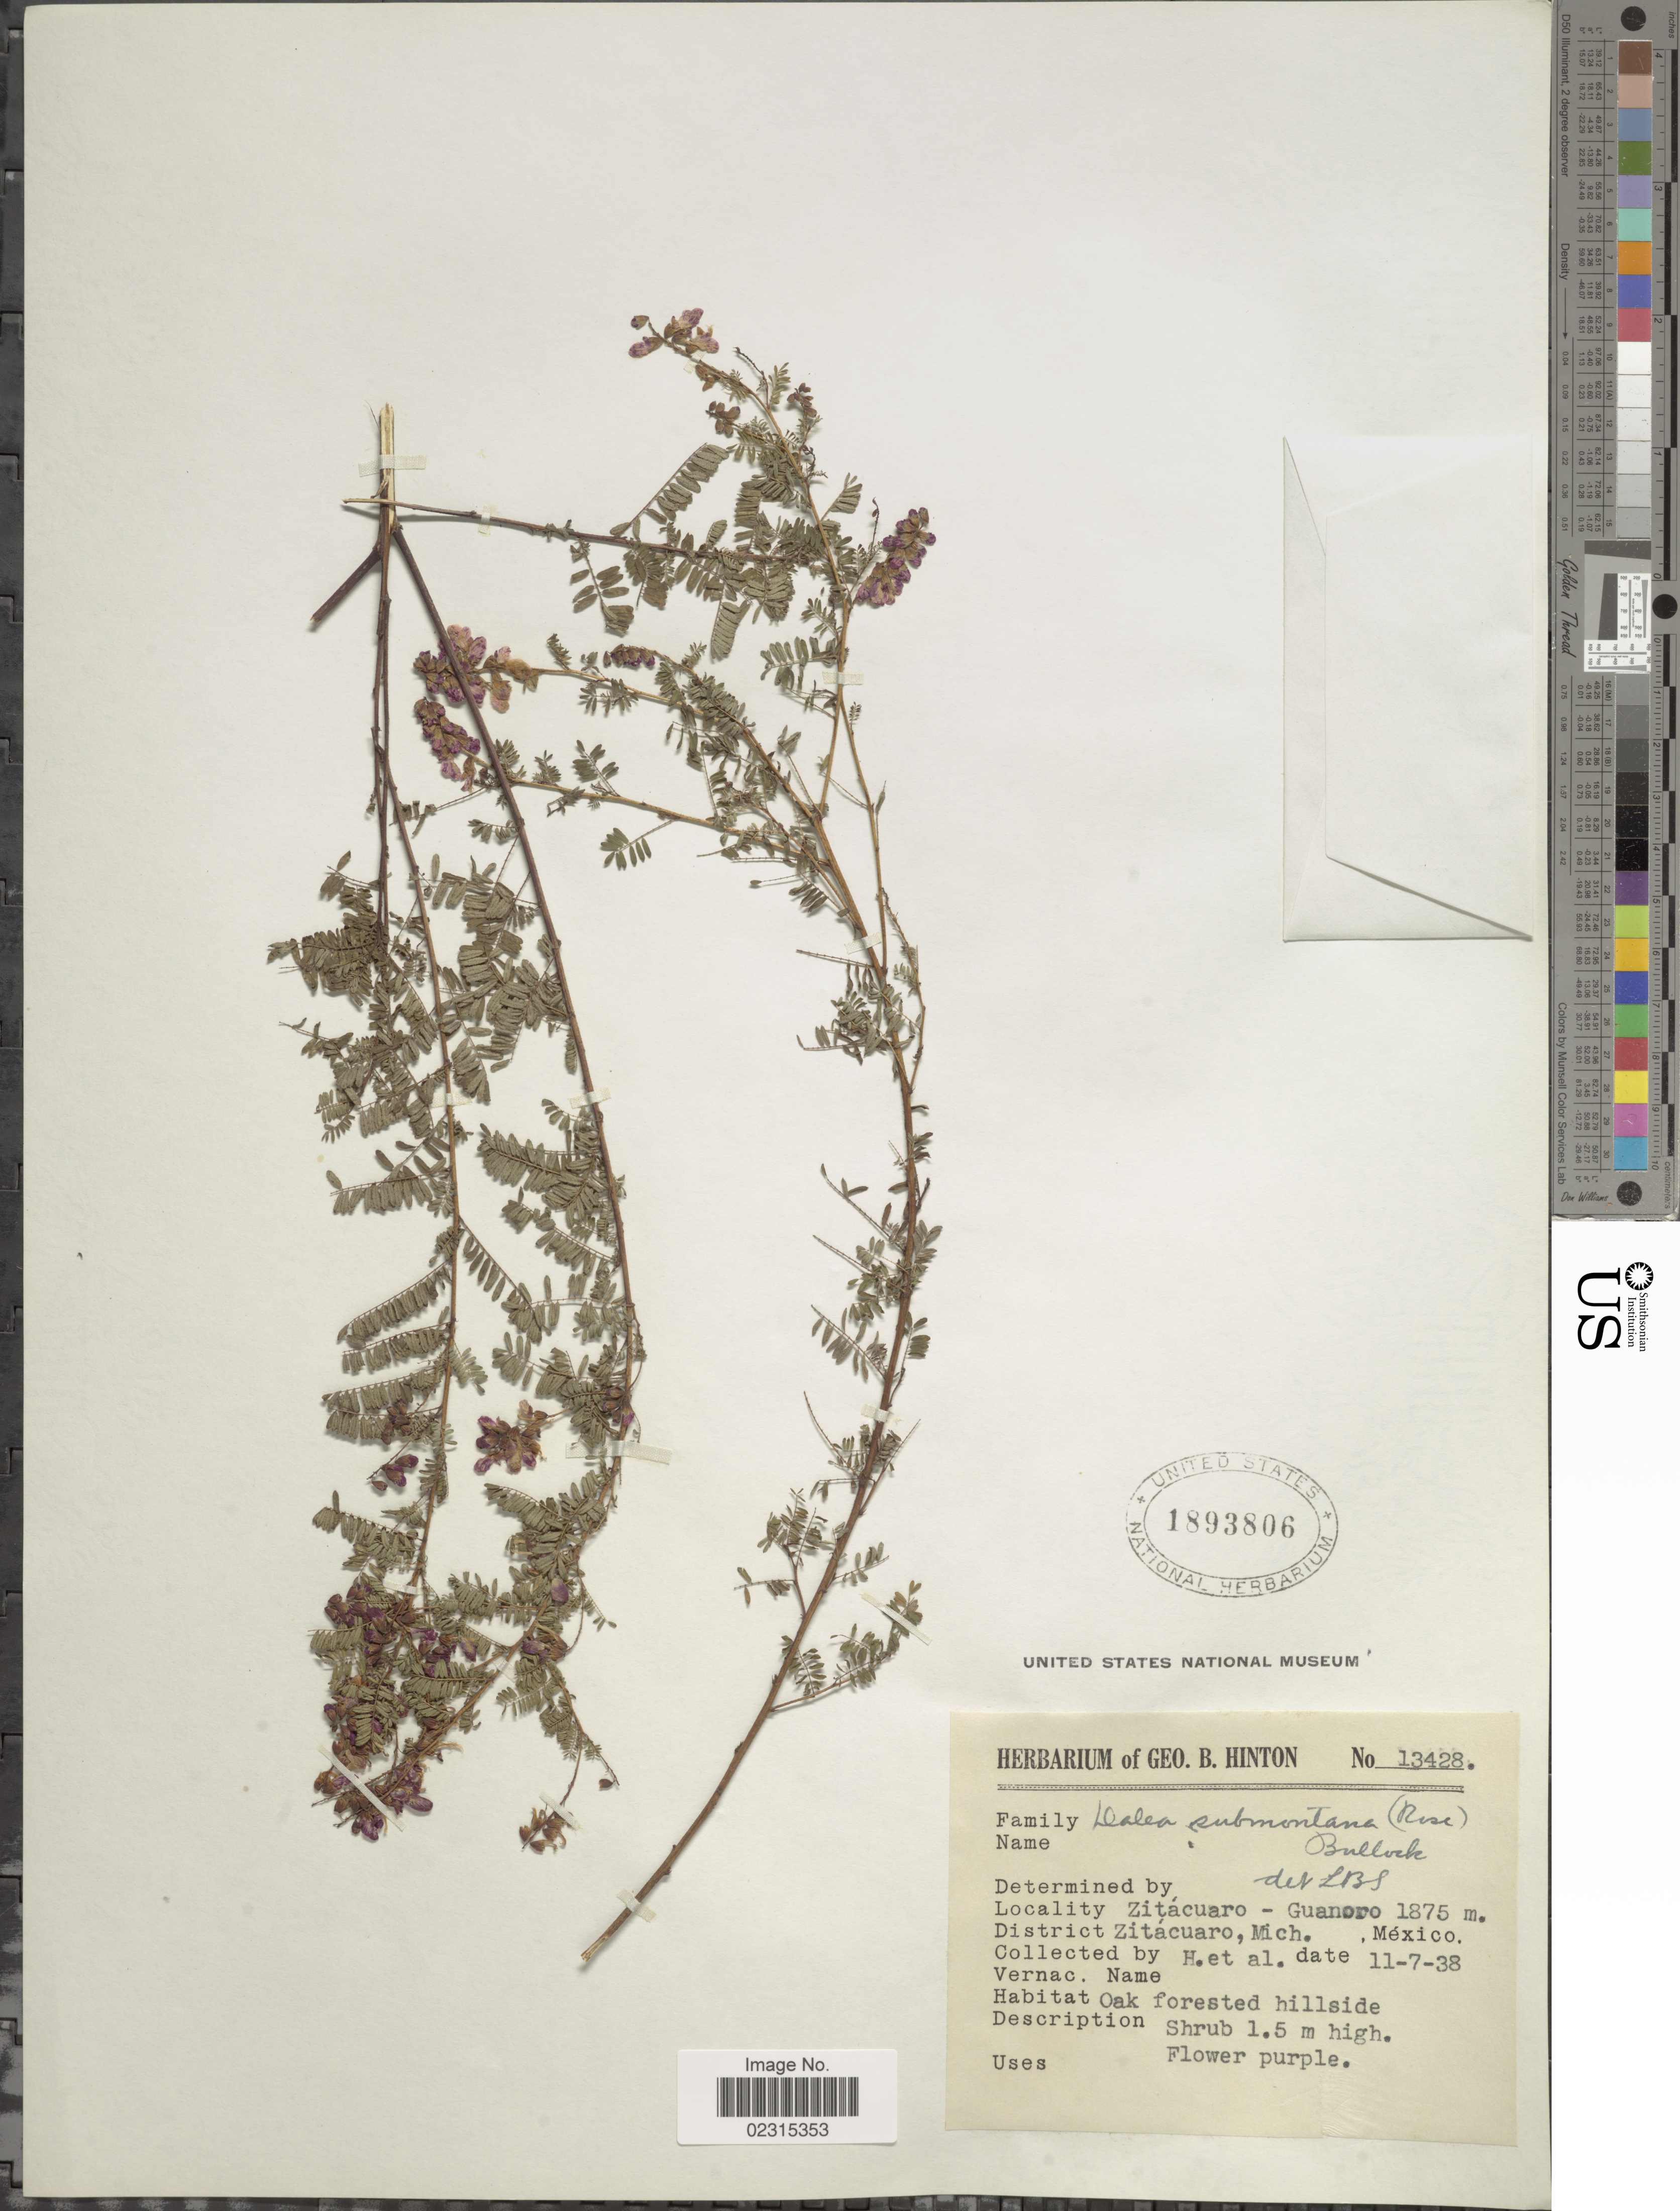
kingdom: Plantae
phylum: Tracheophyta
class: Magnoliopsida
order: Fabales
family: Fabaceae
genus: Marina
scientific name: Marina nutans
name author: (Cav.) Barneby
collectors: G. B. Hinton & et al.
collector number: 13428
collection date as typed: Transcribed d/m/y: 11/7/38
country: Mexico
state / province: Michoacán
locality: Zitacuaro, Guanoro. District Zitacuaro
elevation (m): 1875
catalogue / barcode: US 1893806